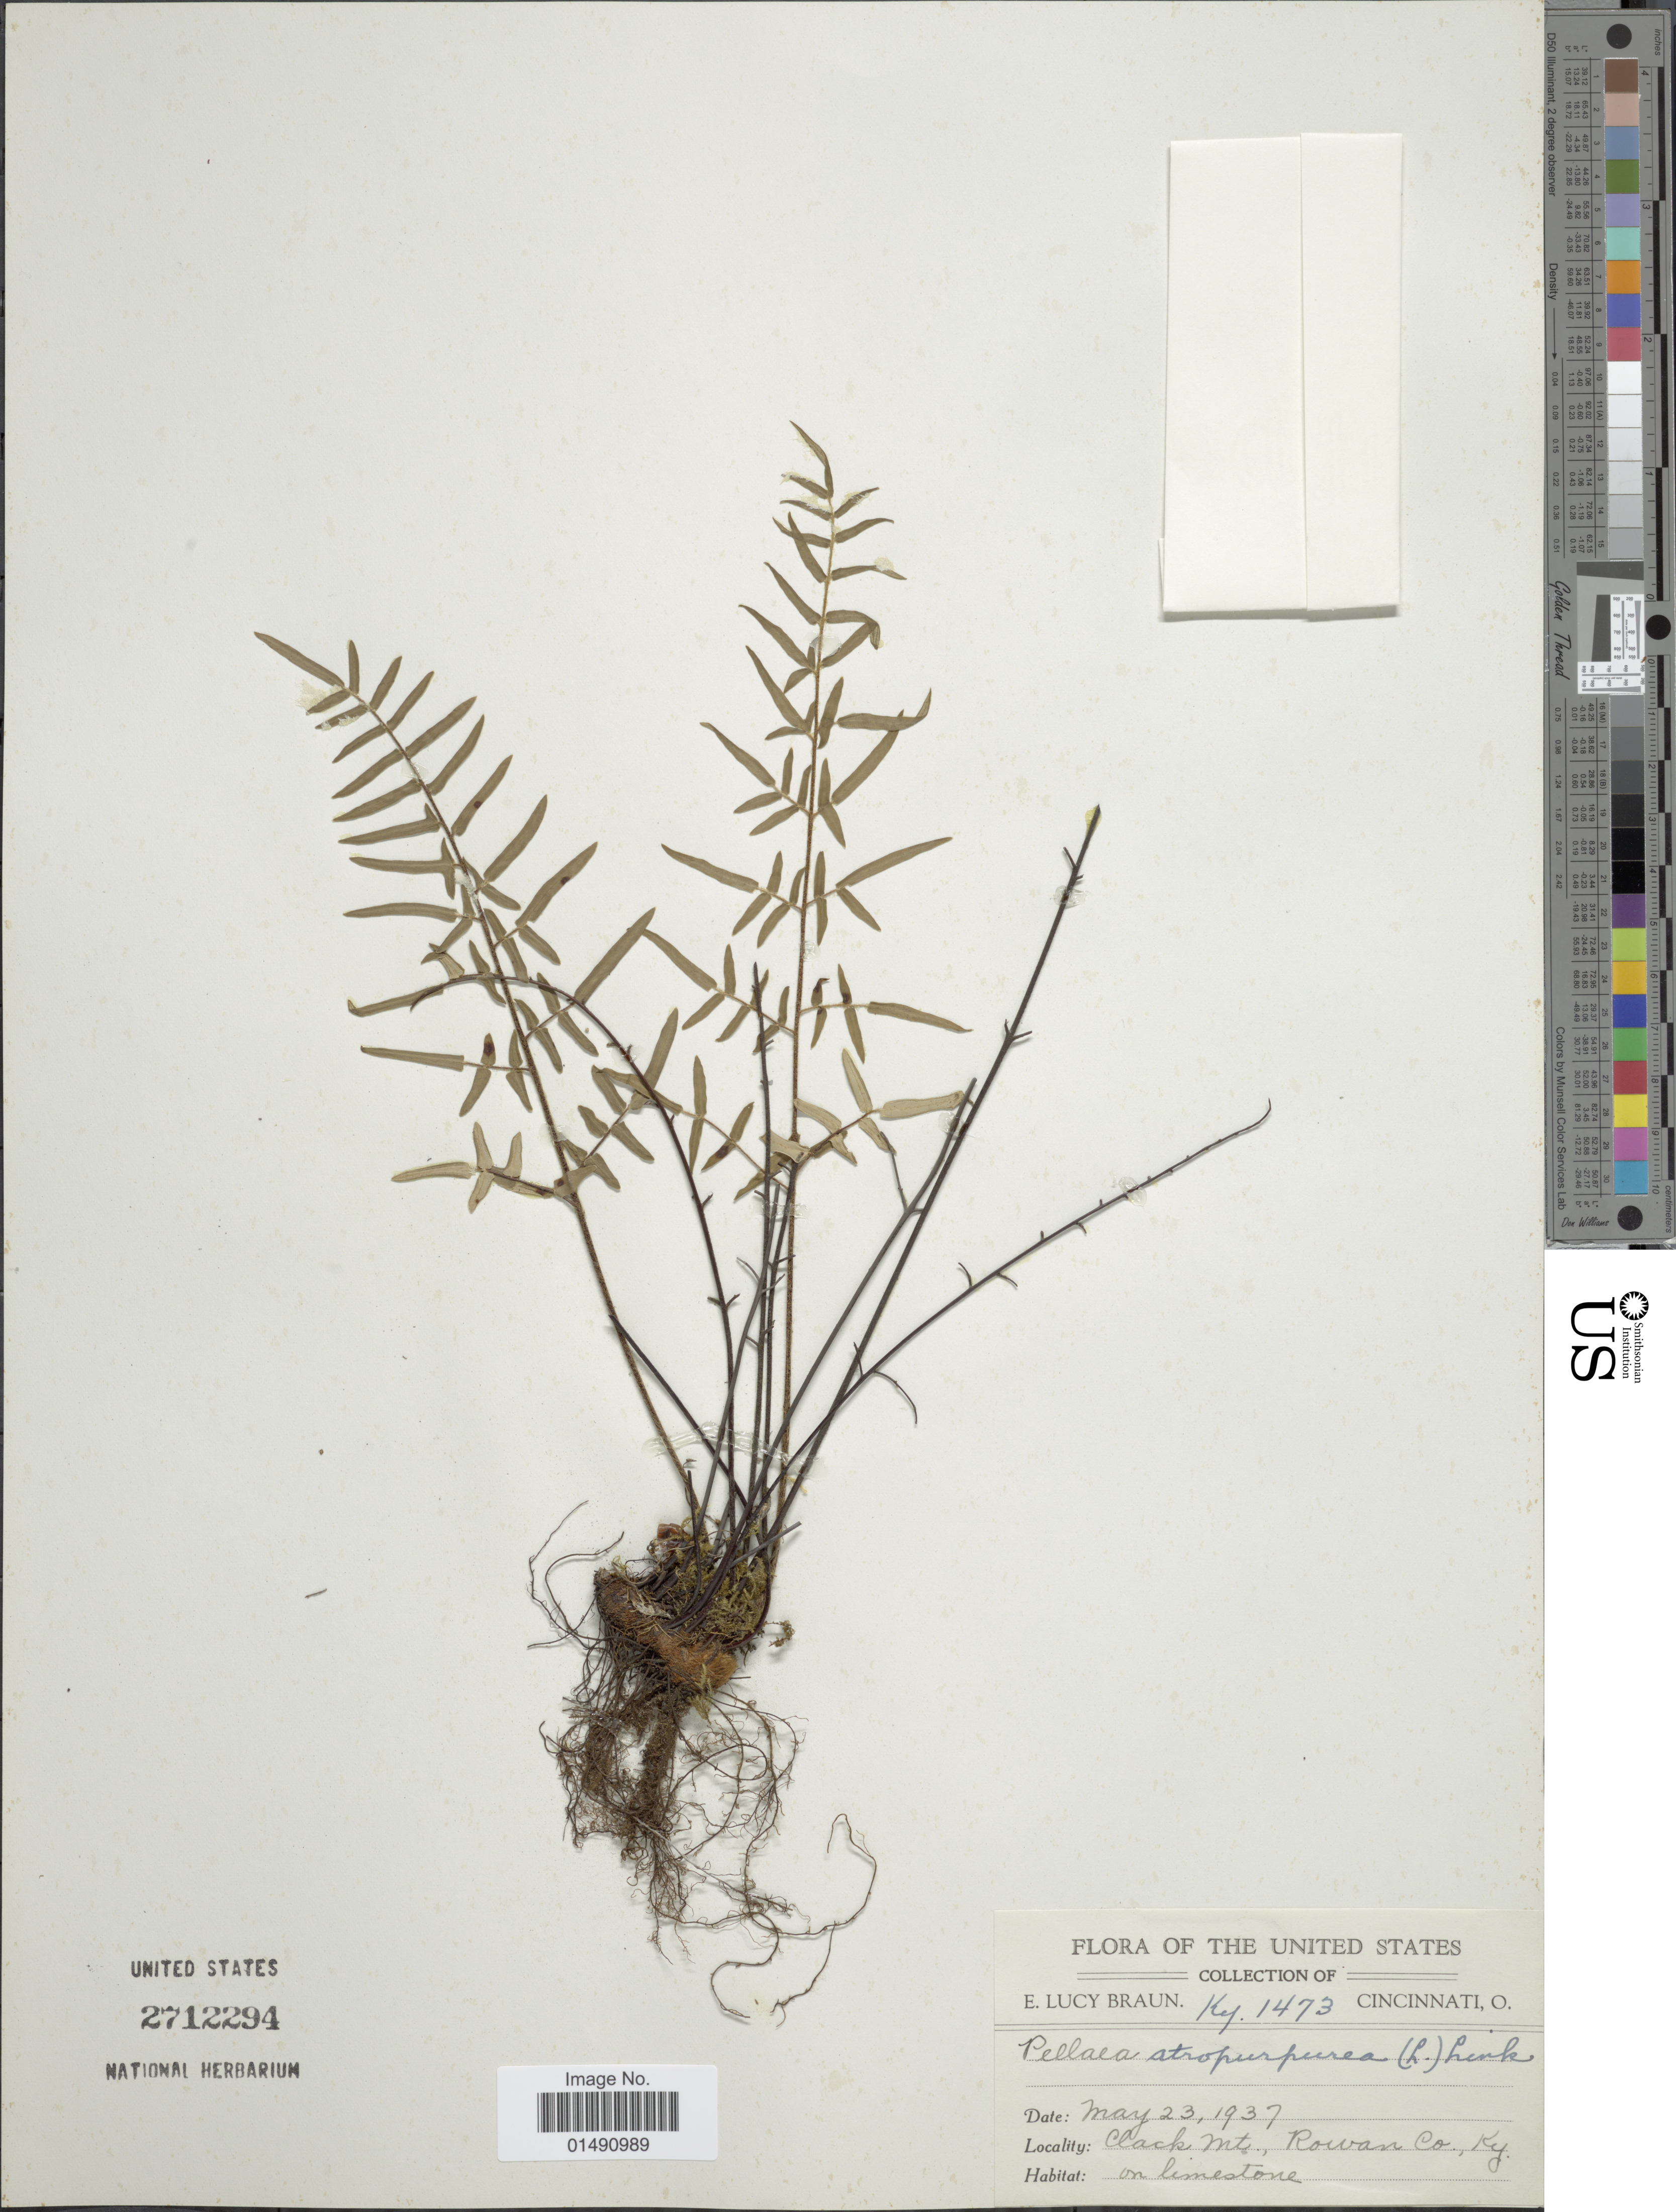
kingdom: Plantae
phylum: Tracheophyta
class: Polypodiopsida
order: Polypodiales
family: Pteridaceae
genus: Pellaea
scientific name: Pellaea atropurpurea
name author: (L.) Link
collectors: E. L. Braun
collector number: KY 1473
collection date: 1937-05-23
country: United States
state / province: Kentucky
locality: Clack Mt, Rowan Co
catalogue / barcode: US 2712294